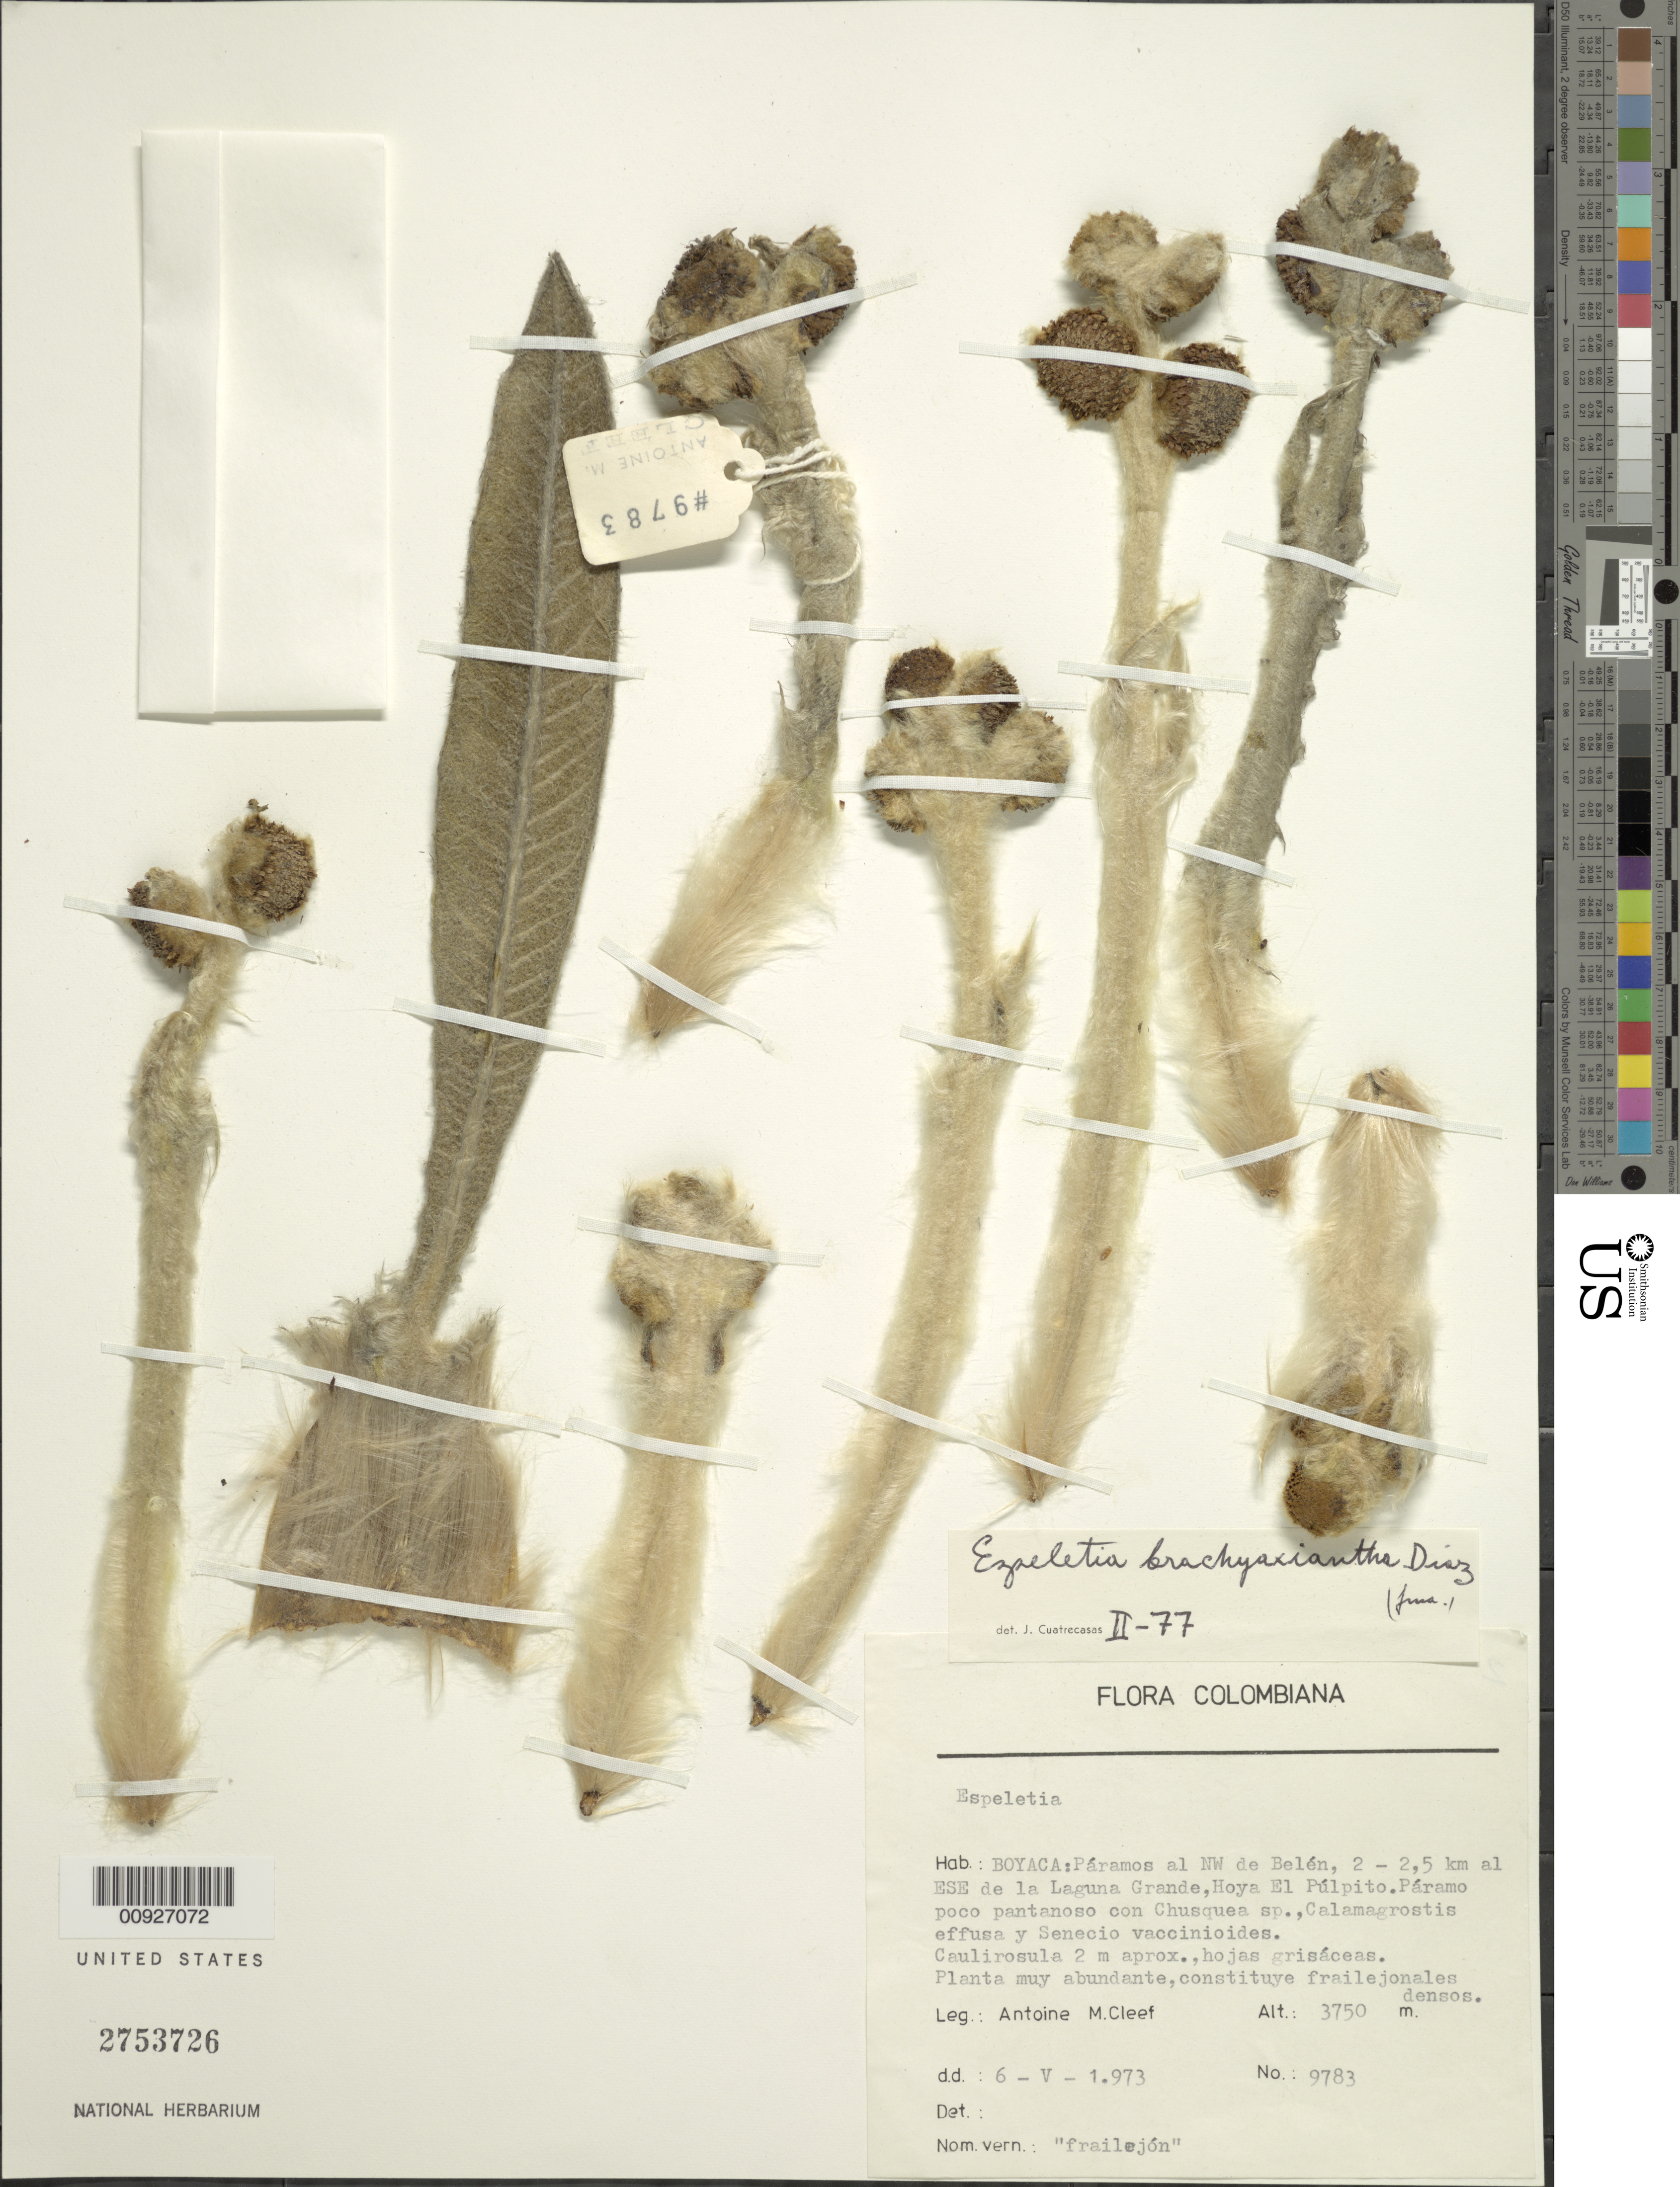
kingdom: Plantae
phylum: Tracheophyta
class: Magnoliopsida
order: Asterales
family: Asteraceae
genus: Espeletia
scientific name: Espeletia brachyaxiantha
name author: S. Díaz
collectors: A. M. Cleef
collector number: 9783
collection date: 1973-05-06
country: Colombia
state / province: Boyacá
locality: Páramos al NW de Belén, 2 - 2.5 km al ESTE de la Laguna Grande, Hoya El Pulpito.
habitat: Páramo poco pantanoso con Chusquea sp., Calamagostris effusa y Senecio vaccinioides. Planta muy abundante constituye frailejonales.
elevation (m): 3750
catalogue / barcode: US 2753726